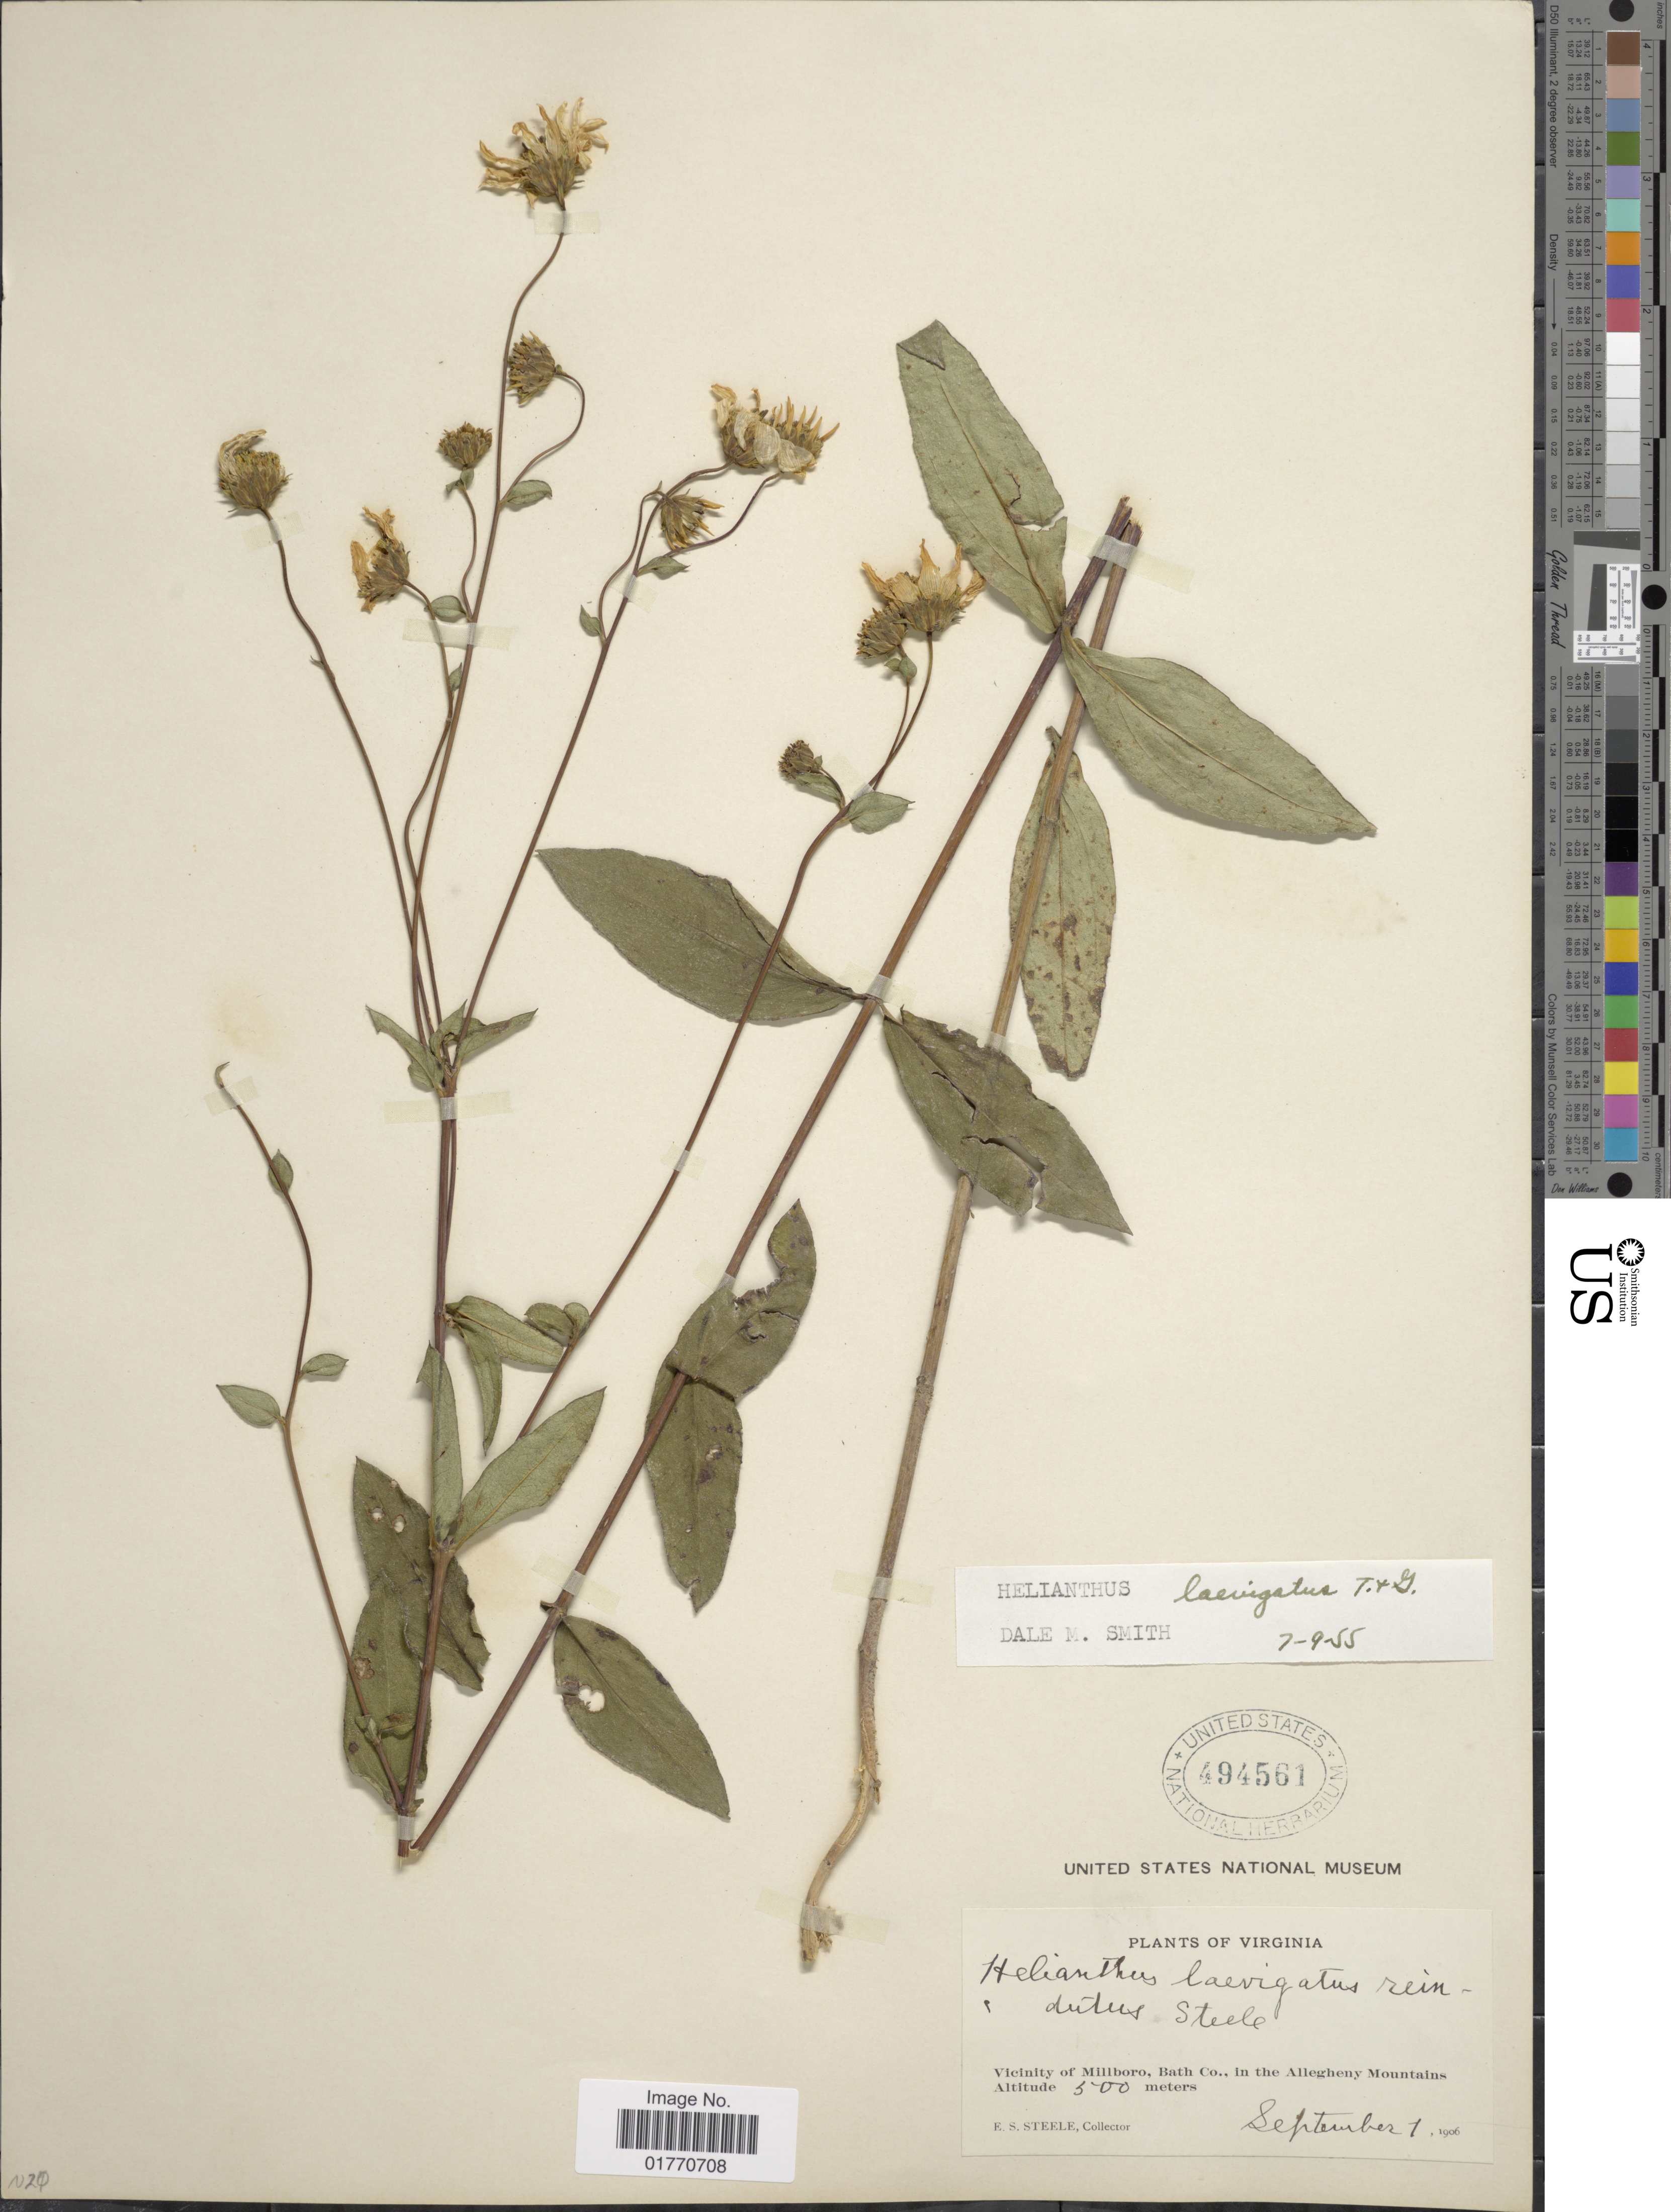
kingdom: Plantae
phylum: Tracheophyta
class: Magnoliopsida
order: Asterales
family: Asteraceae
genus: Helianthus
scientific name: Helianthus laevigatus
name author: Torr. & A. Gray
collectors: E. Steele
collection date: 1906-09-01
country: United States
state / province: Virginia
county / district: Bath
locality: Vicinity of Millboro, Bath Co., in the Allegeheny Mountains.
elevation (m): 500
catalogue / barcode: US 494561